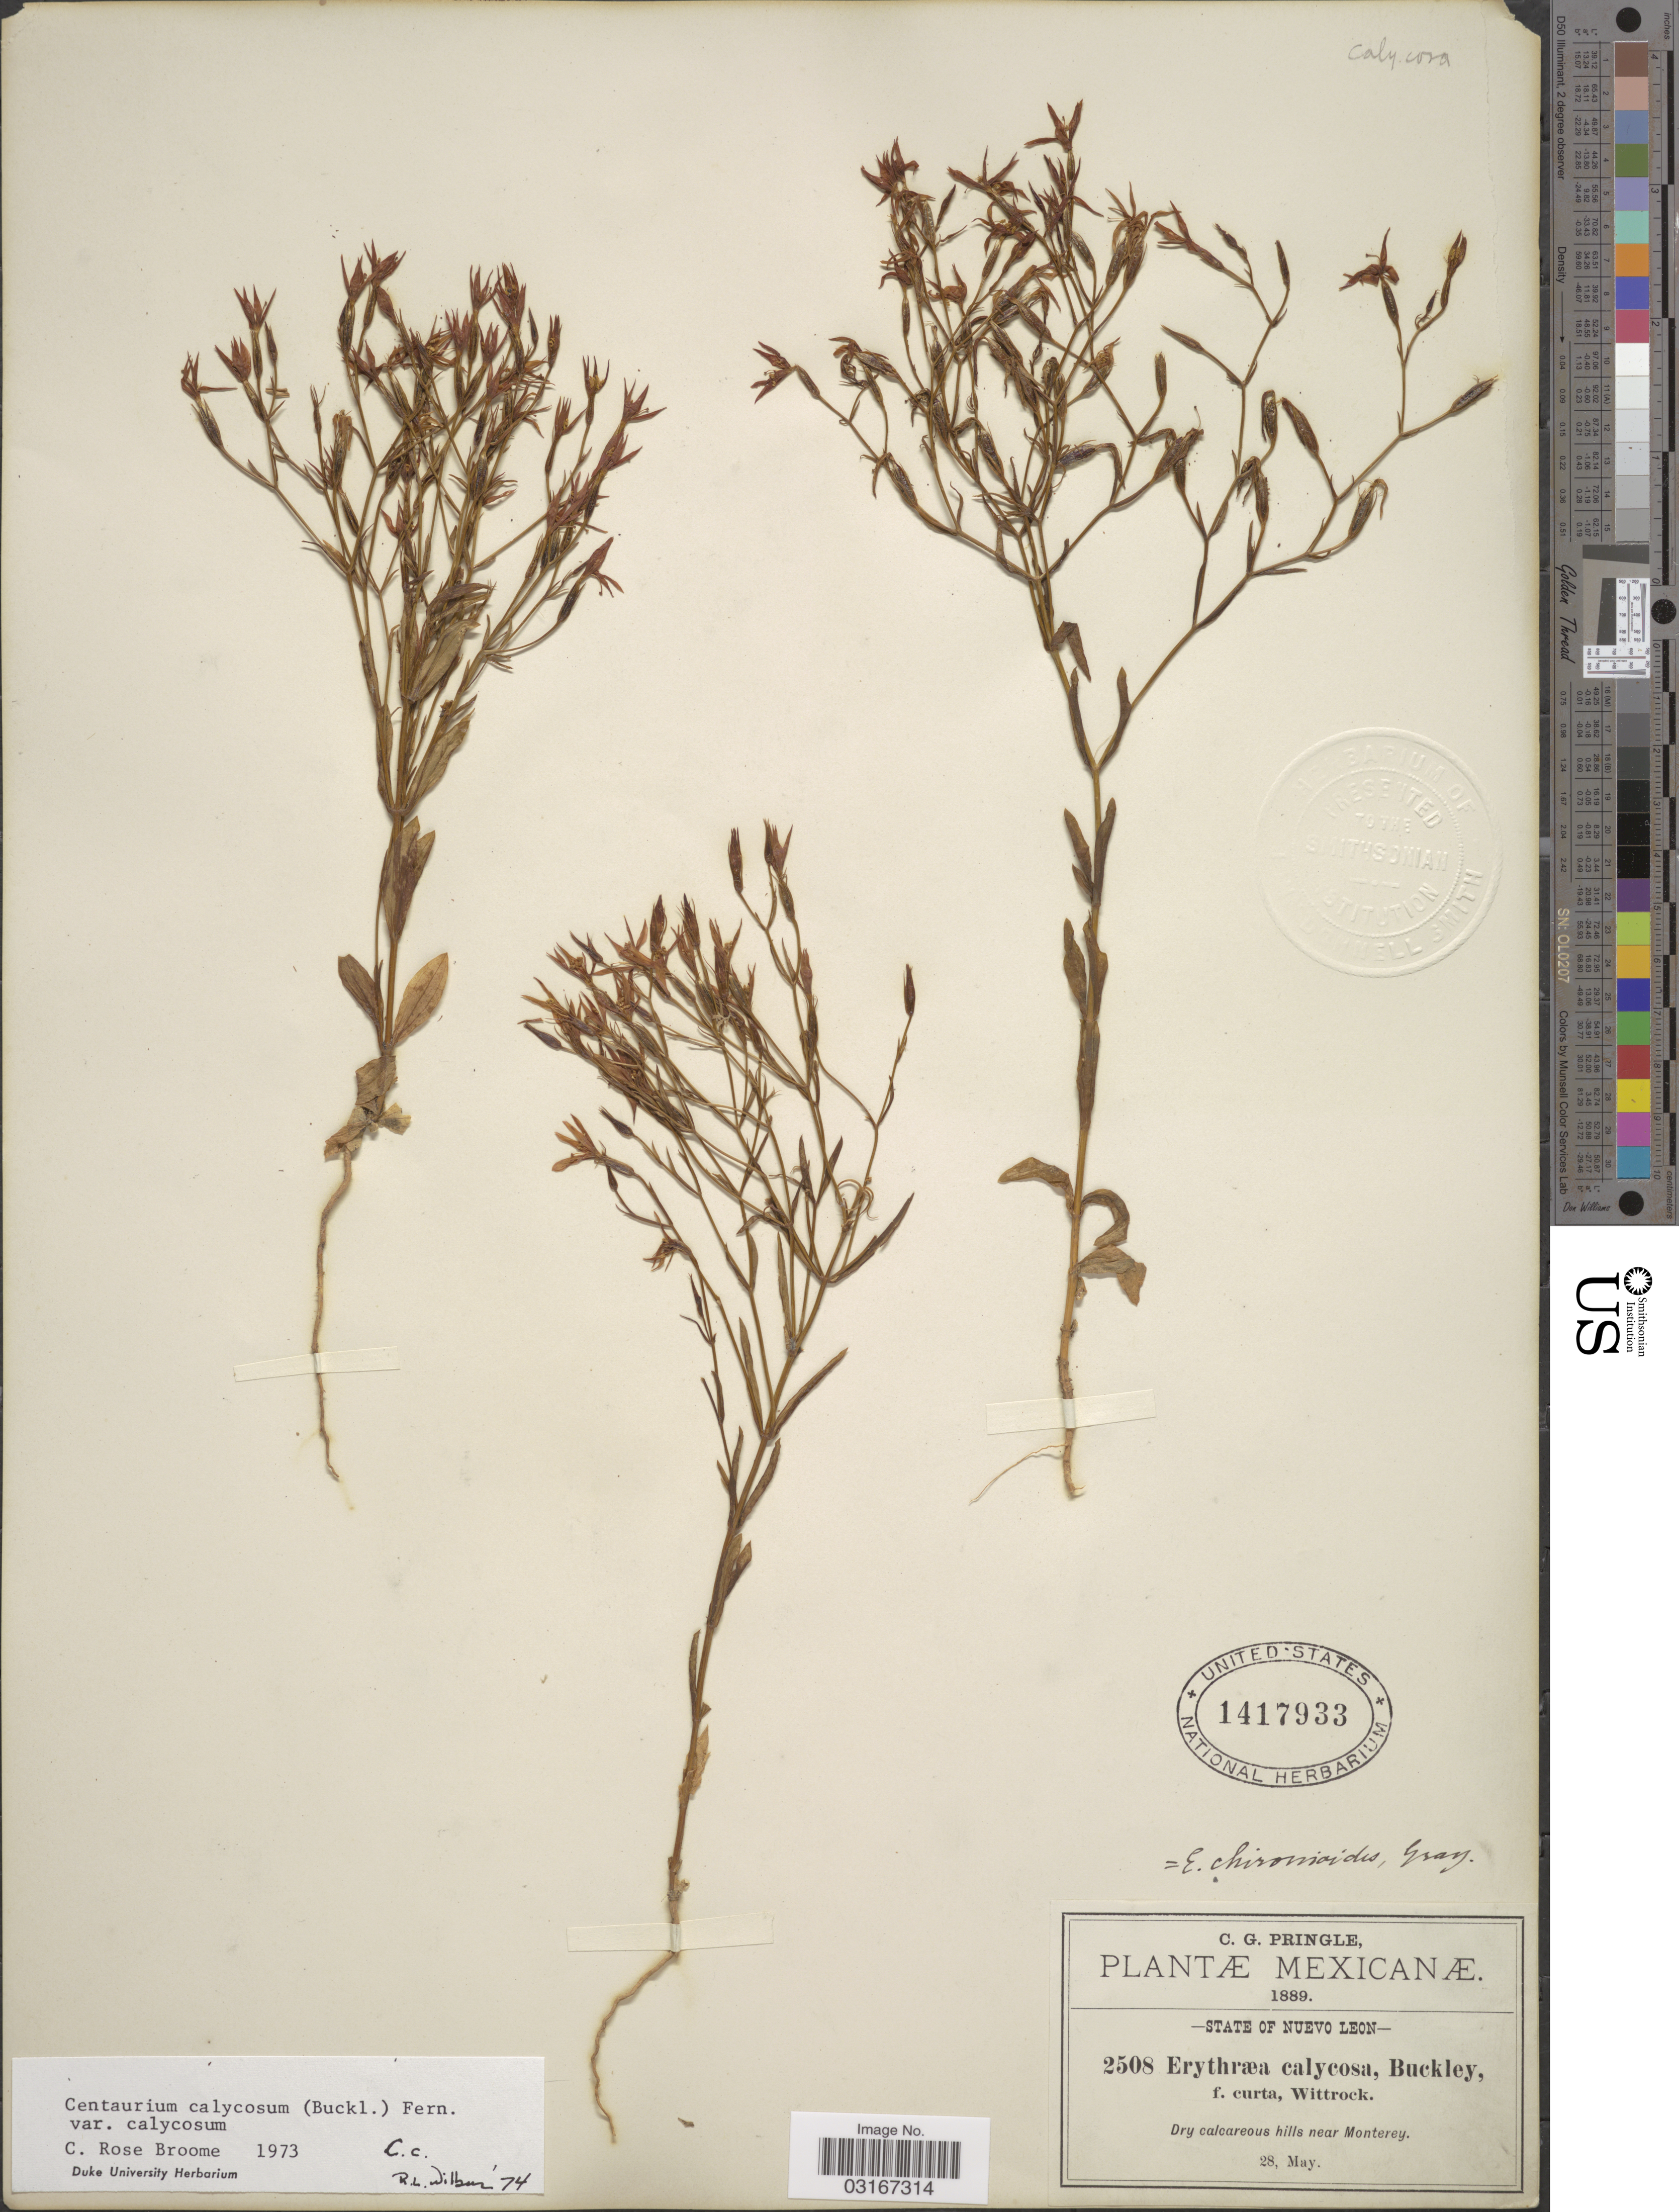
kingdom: Plantae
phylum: Tracheophyta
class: Magnoliopsida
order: Gentianales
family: Gentianaceae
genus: Centaurium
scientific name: Centaurium calycosum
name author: (Buckley) Buckley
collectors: C. G. Pringle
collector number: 2508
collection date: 1889-05-28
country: Mexico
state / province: Nuevo León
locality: Dry calcareous hills near Monterey.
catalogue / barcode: US 1417933